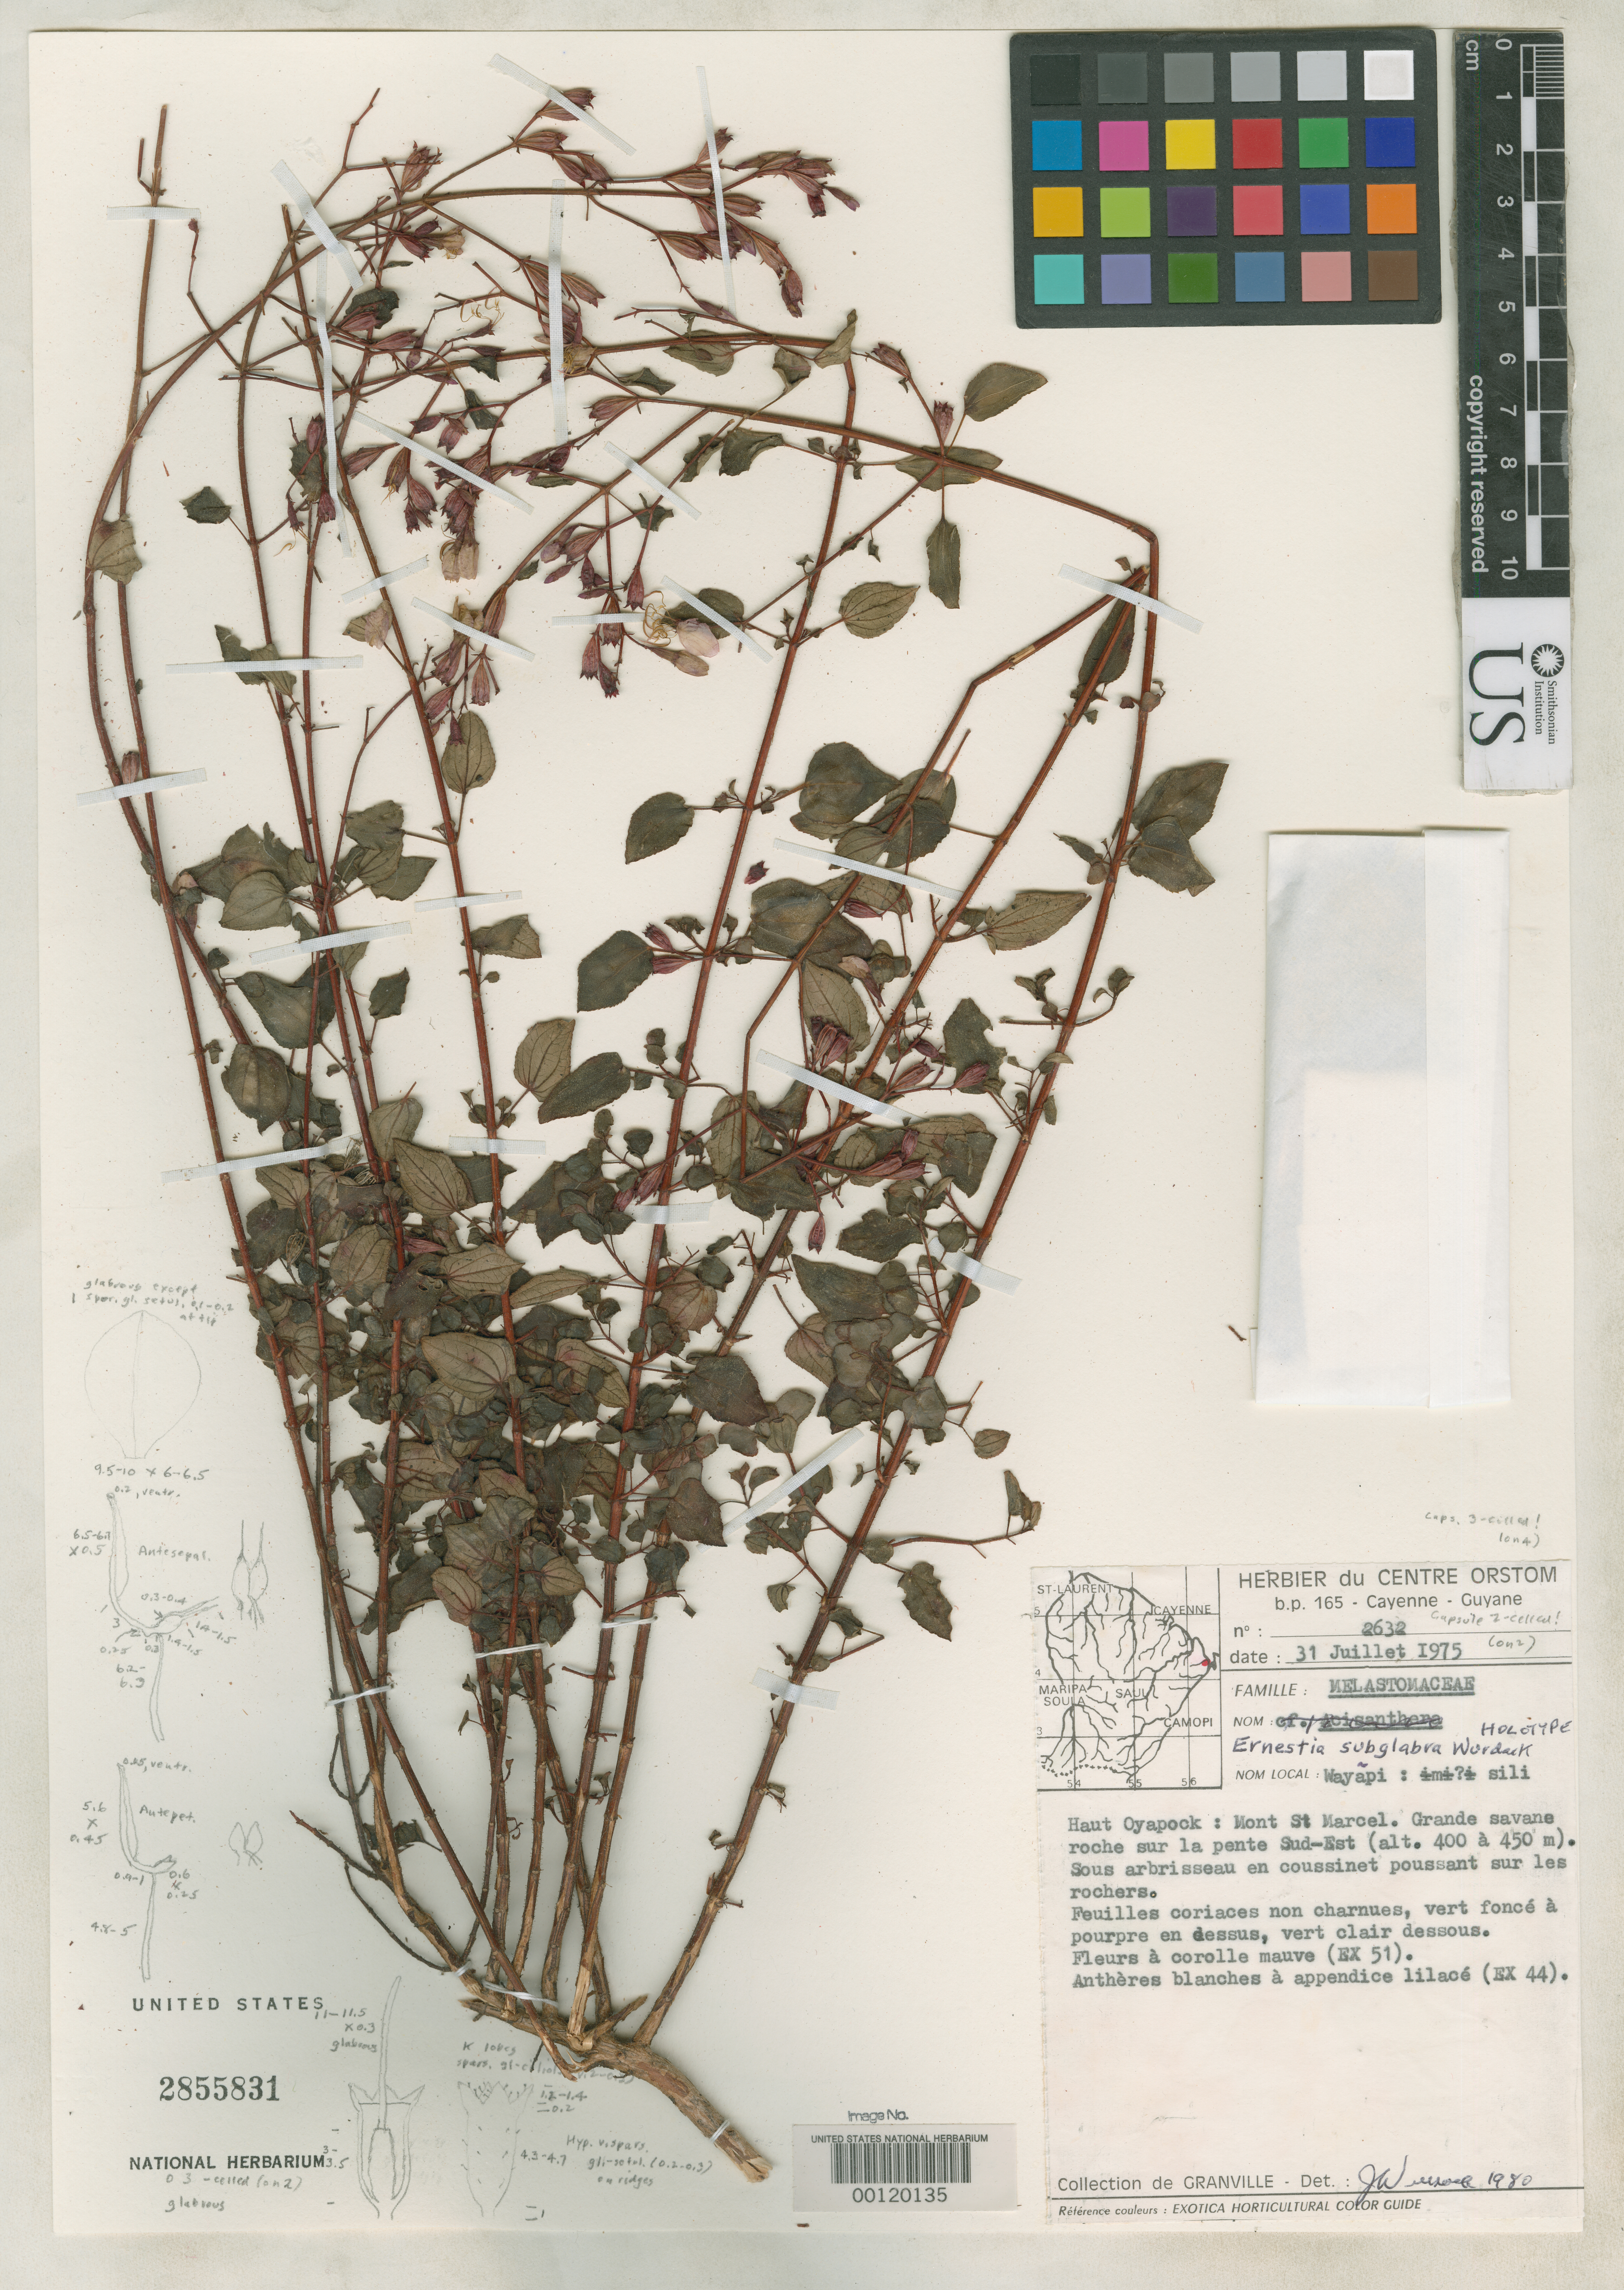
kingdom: Plantae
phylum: Tracheophyta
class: Magnoliopsida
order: Myrtales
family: Melastomataceae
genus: Ernestia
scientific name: Ernestia subglabra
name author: Wurdack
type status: Holotype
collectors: J.-J. de Granville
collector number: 2632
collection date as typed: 31 Jul 1975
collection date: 1975-07-31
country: French Guiana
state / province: Cayenne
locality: SE slope of Mont St. Marcel, Haut Oyapock.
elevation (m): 400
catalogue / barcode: US 2855831